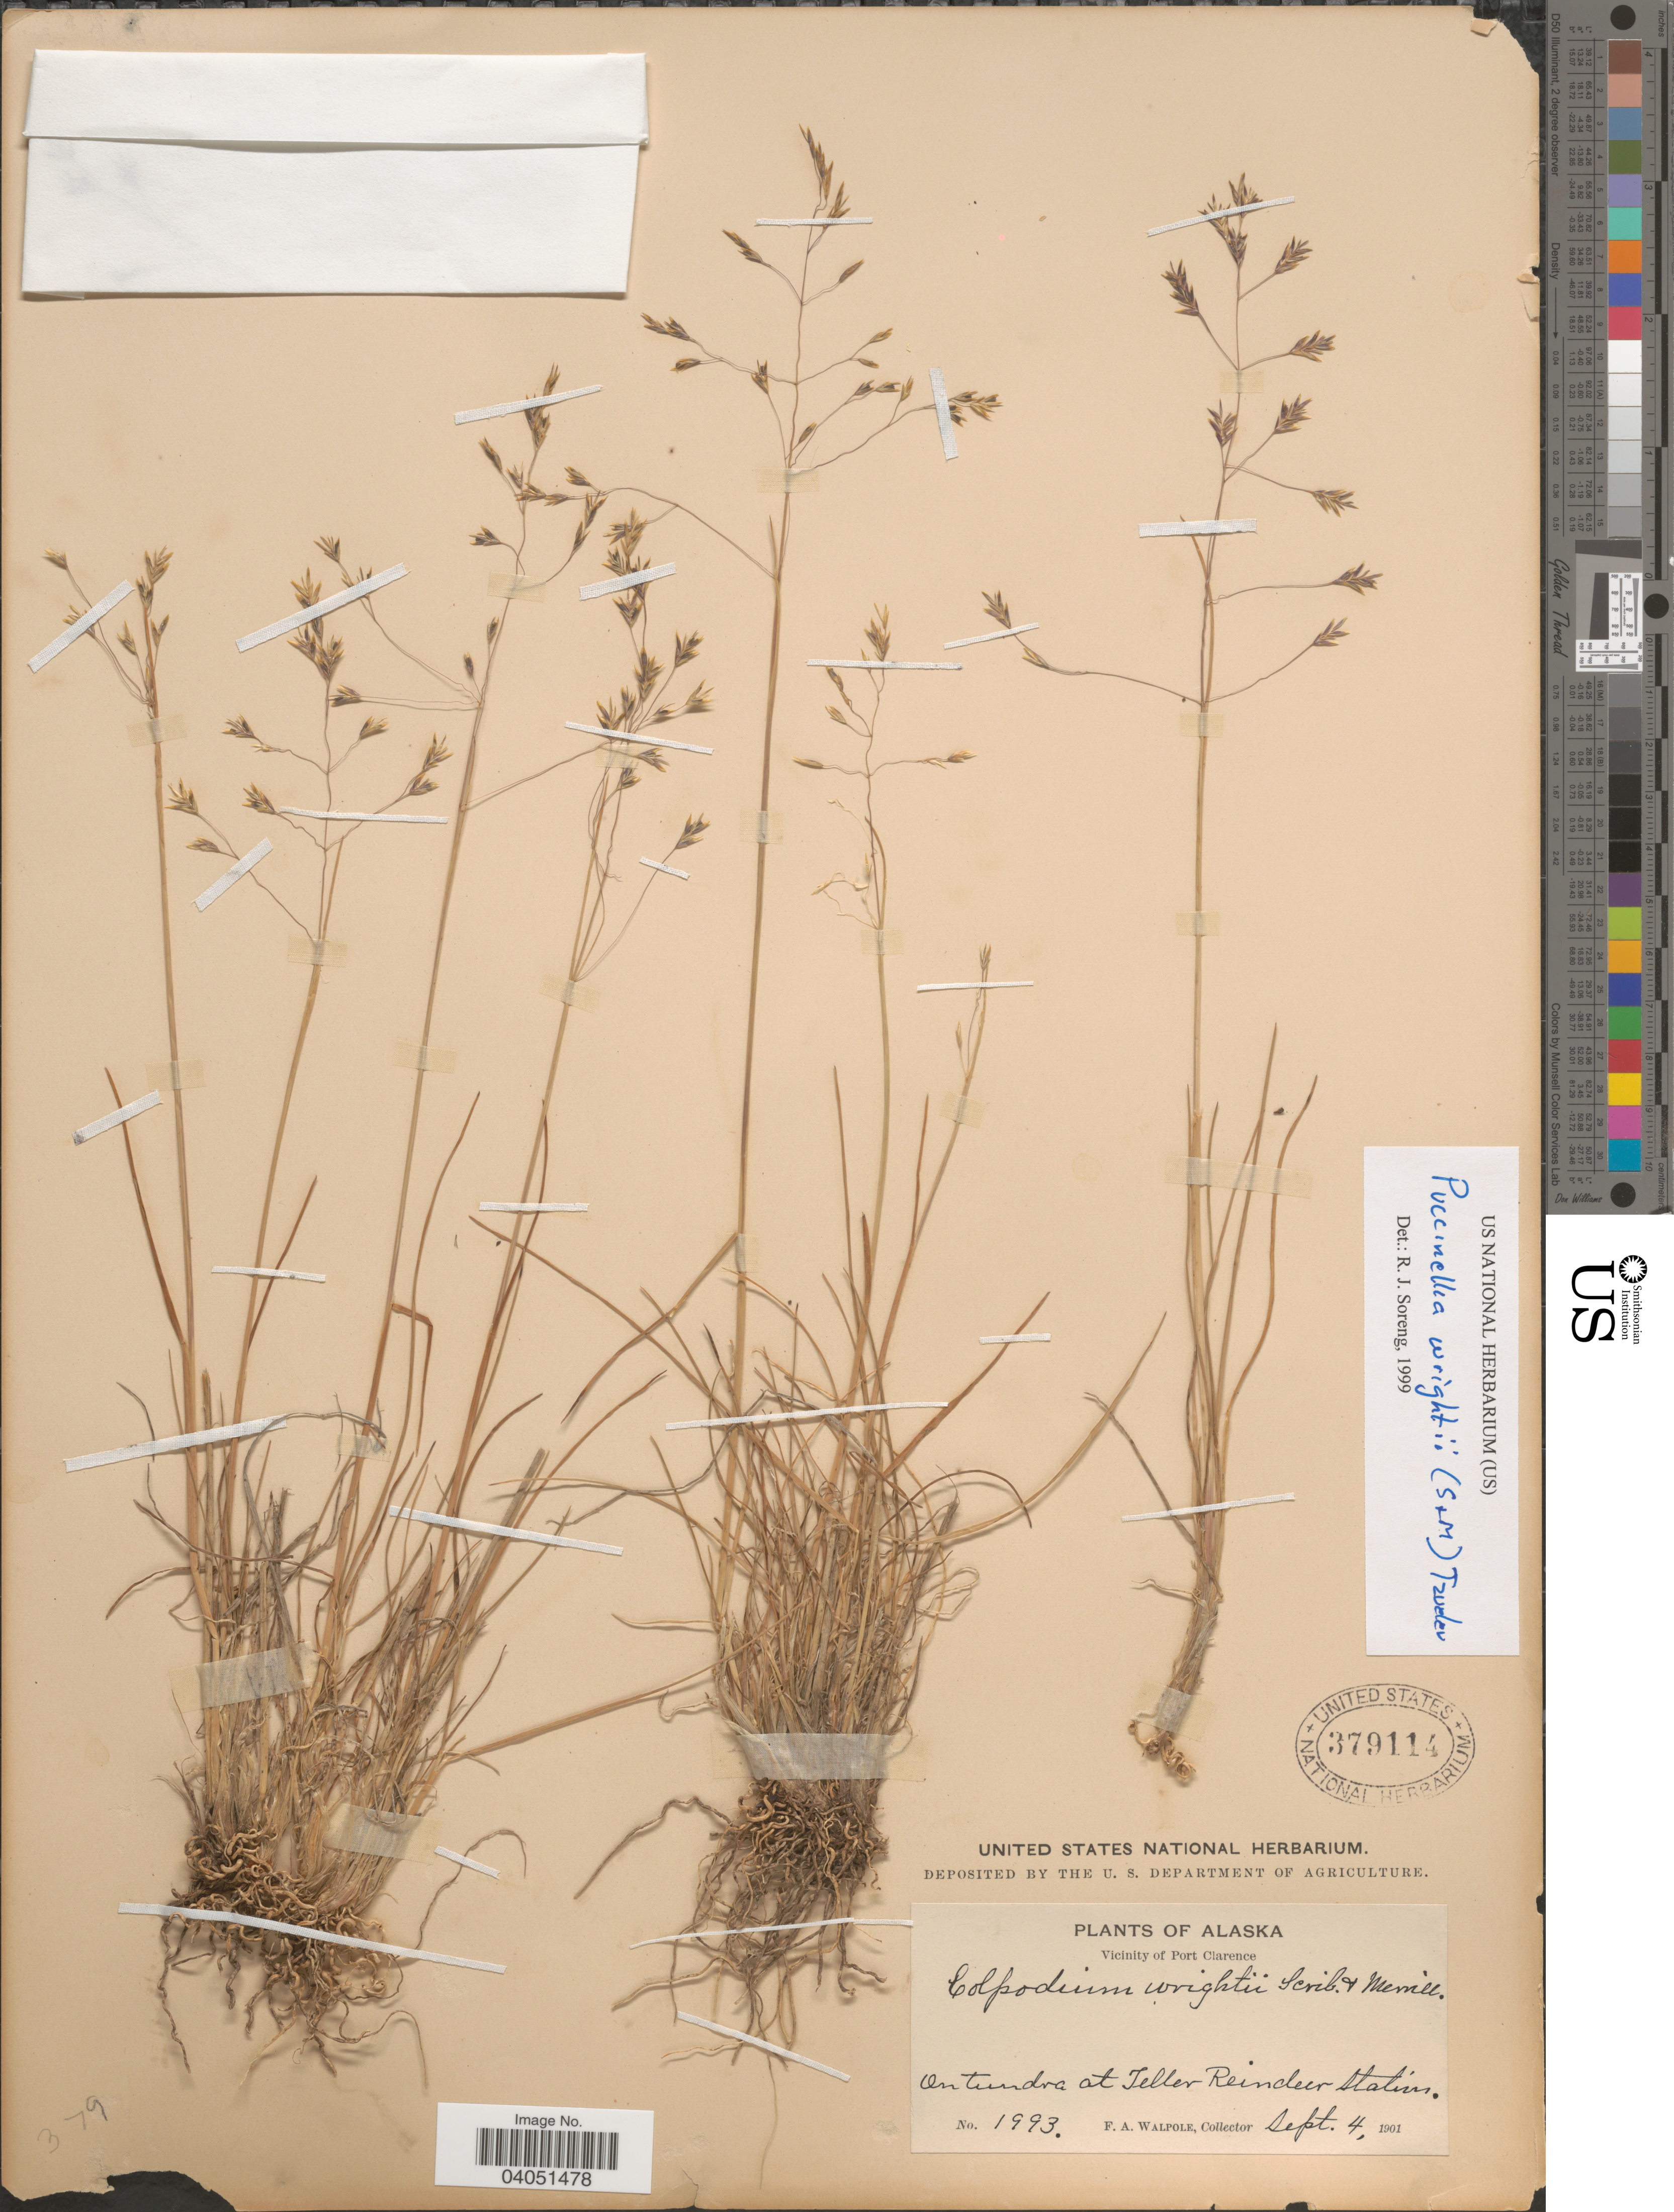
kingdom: Plantae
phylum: Tracheophyta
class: Liliopsida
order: Poales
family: Poaceae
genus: Puccinellia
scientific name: Puccinellia wrightii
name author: (Scribn. & Merr.) Tzvelev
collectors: F. Walpole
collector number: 1993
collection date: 1901-09-04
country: United States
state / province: Alaska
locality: Vicinity of Port Clarence. On tundra at Teller Reindeer Station.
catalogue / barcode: US 379114